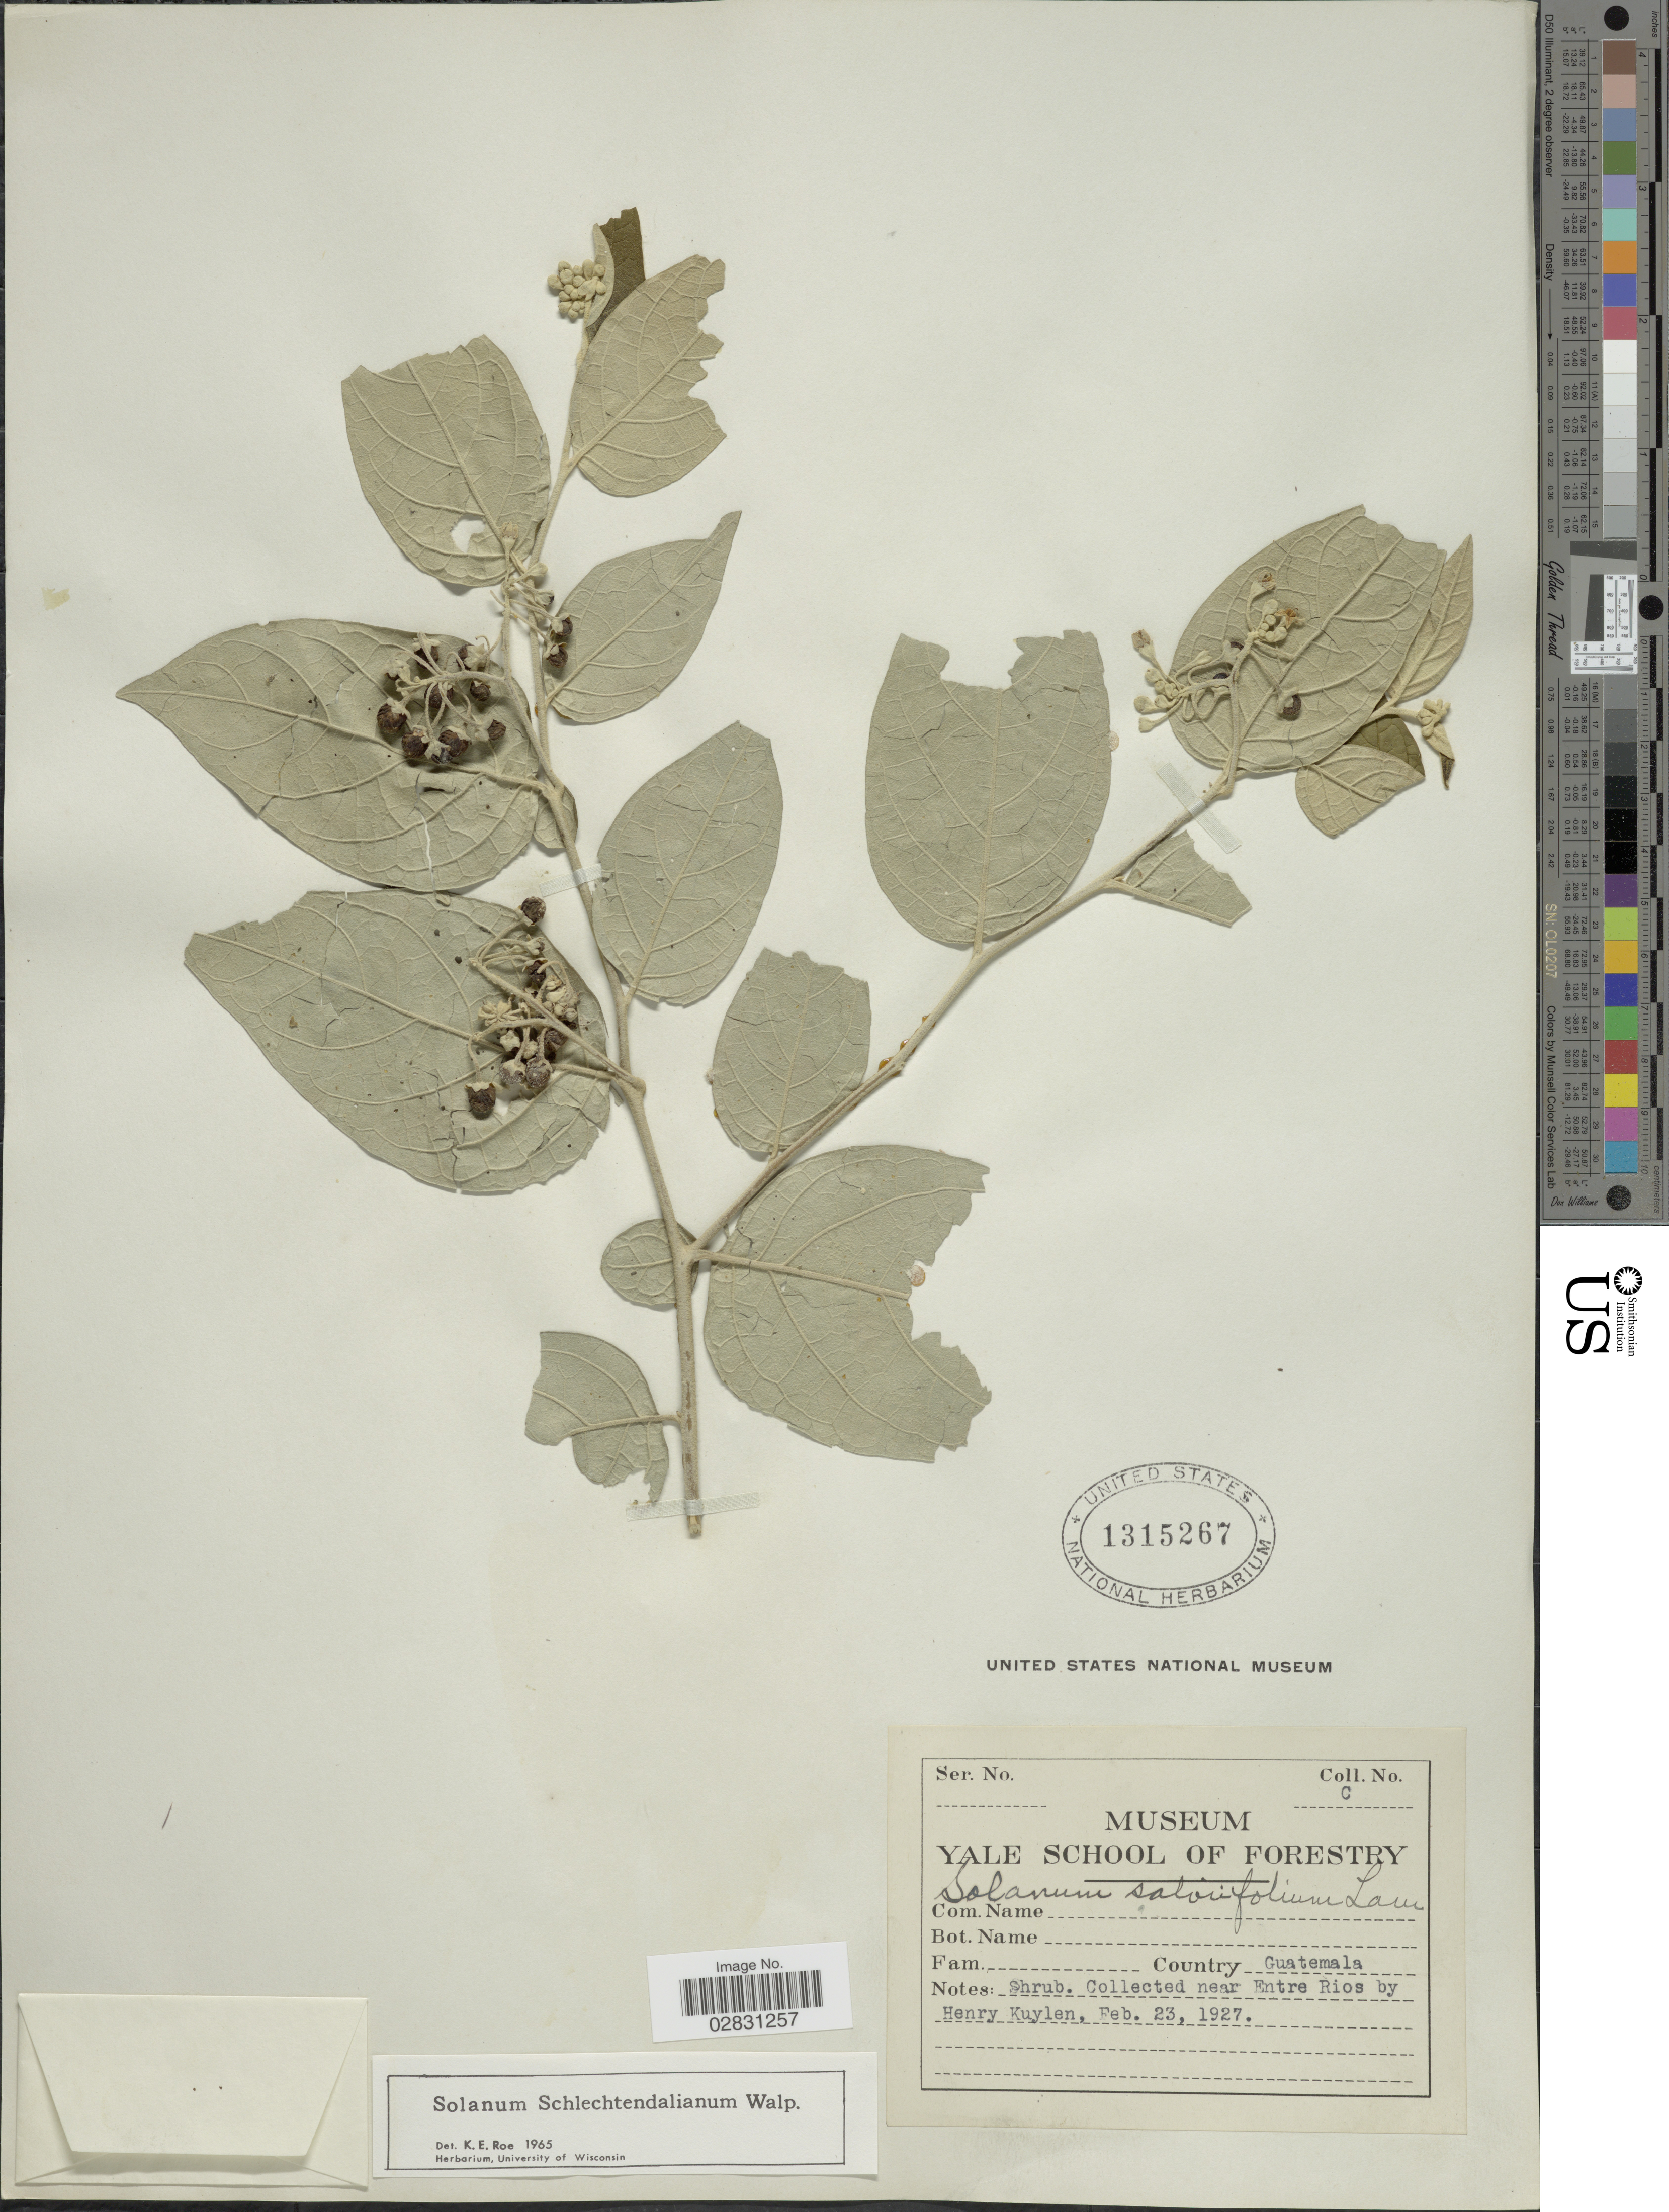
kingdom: Plantae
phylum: Tracheophyta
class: Magnoliopsida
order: Solanales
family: Solanaceae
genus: Solanum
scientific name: Solanum schlechtendalianum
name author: Walp.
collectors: H. Kuylen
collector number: C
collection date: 1927-02-23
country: Guatemala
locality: Near Entre Rios.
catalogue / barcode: US 1315267